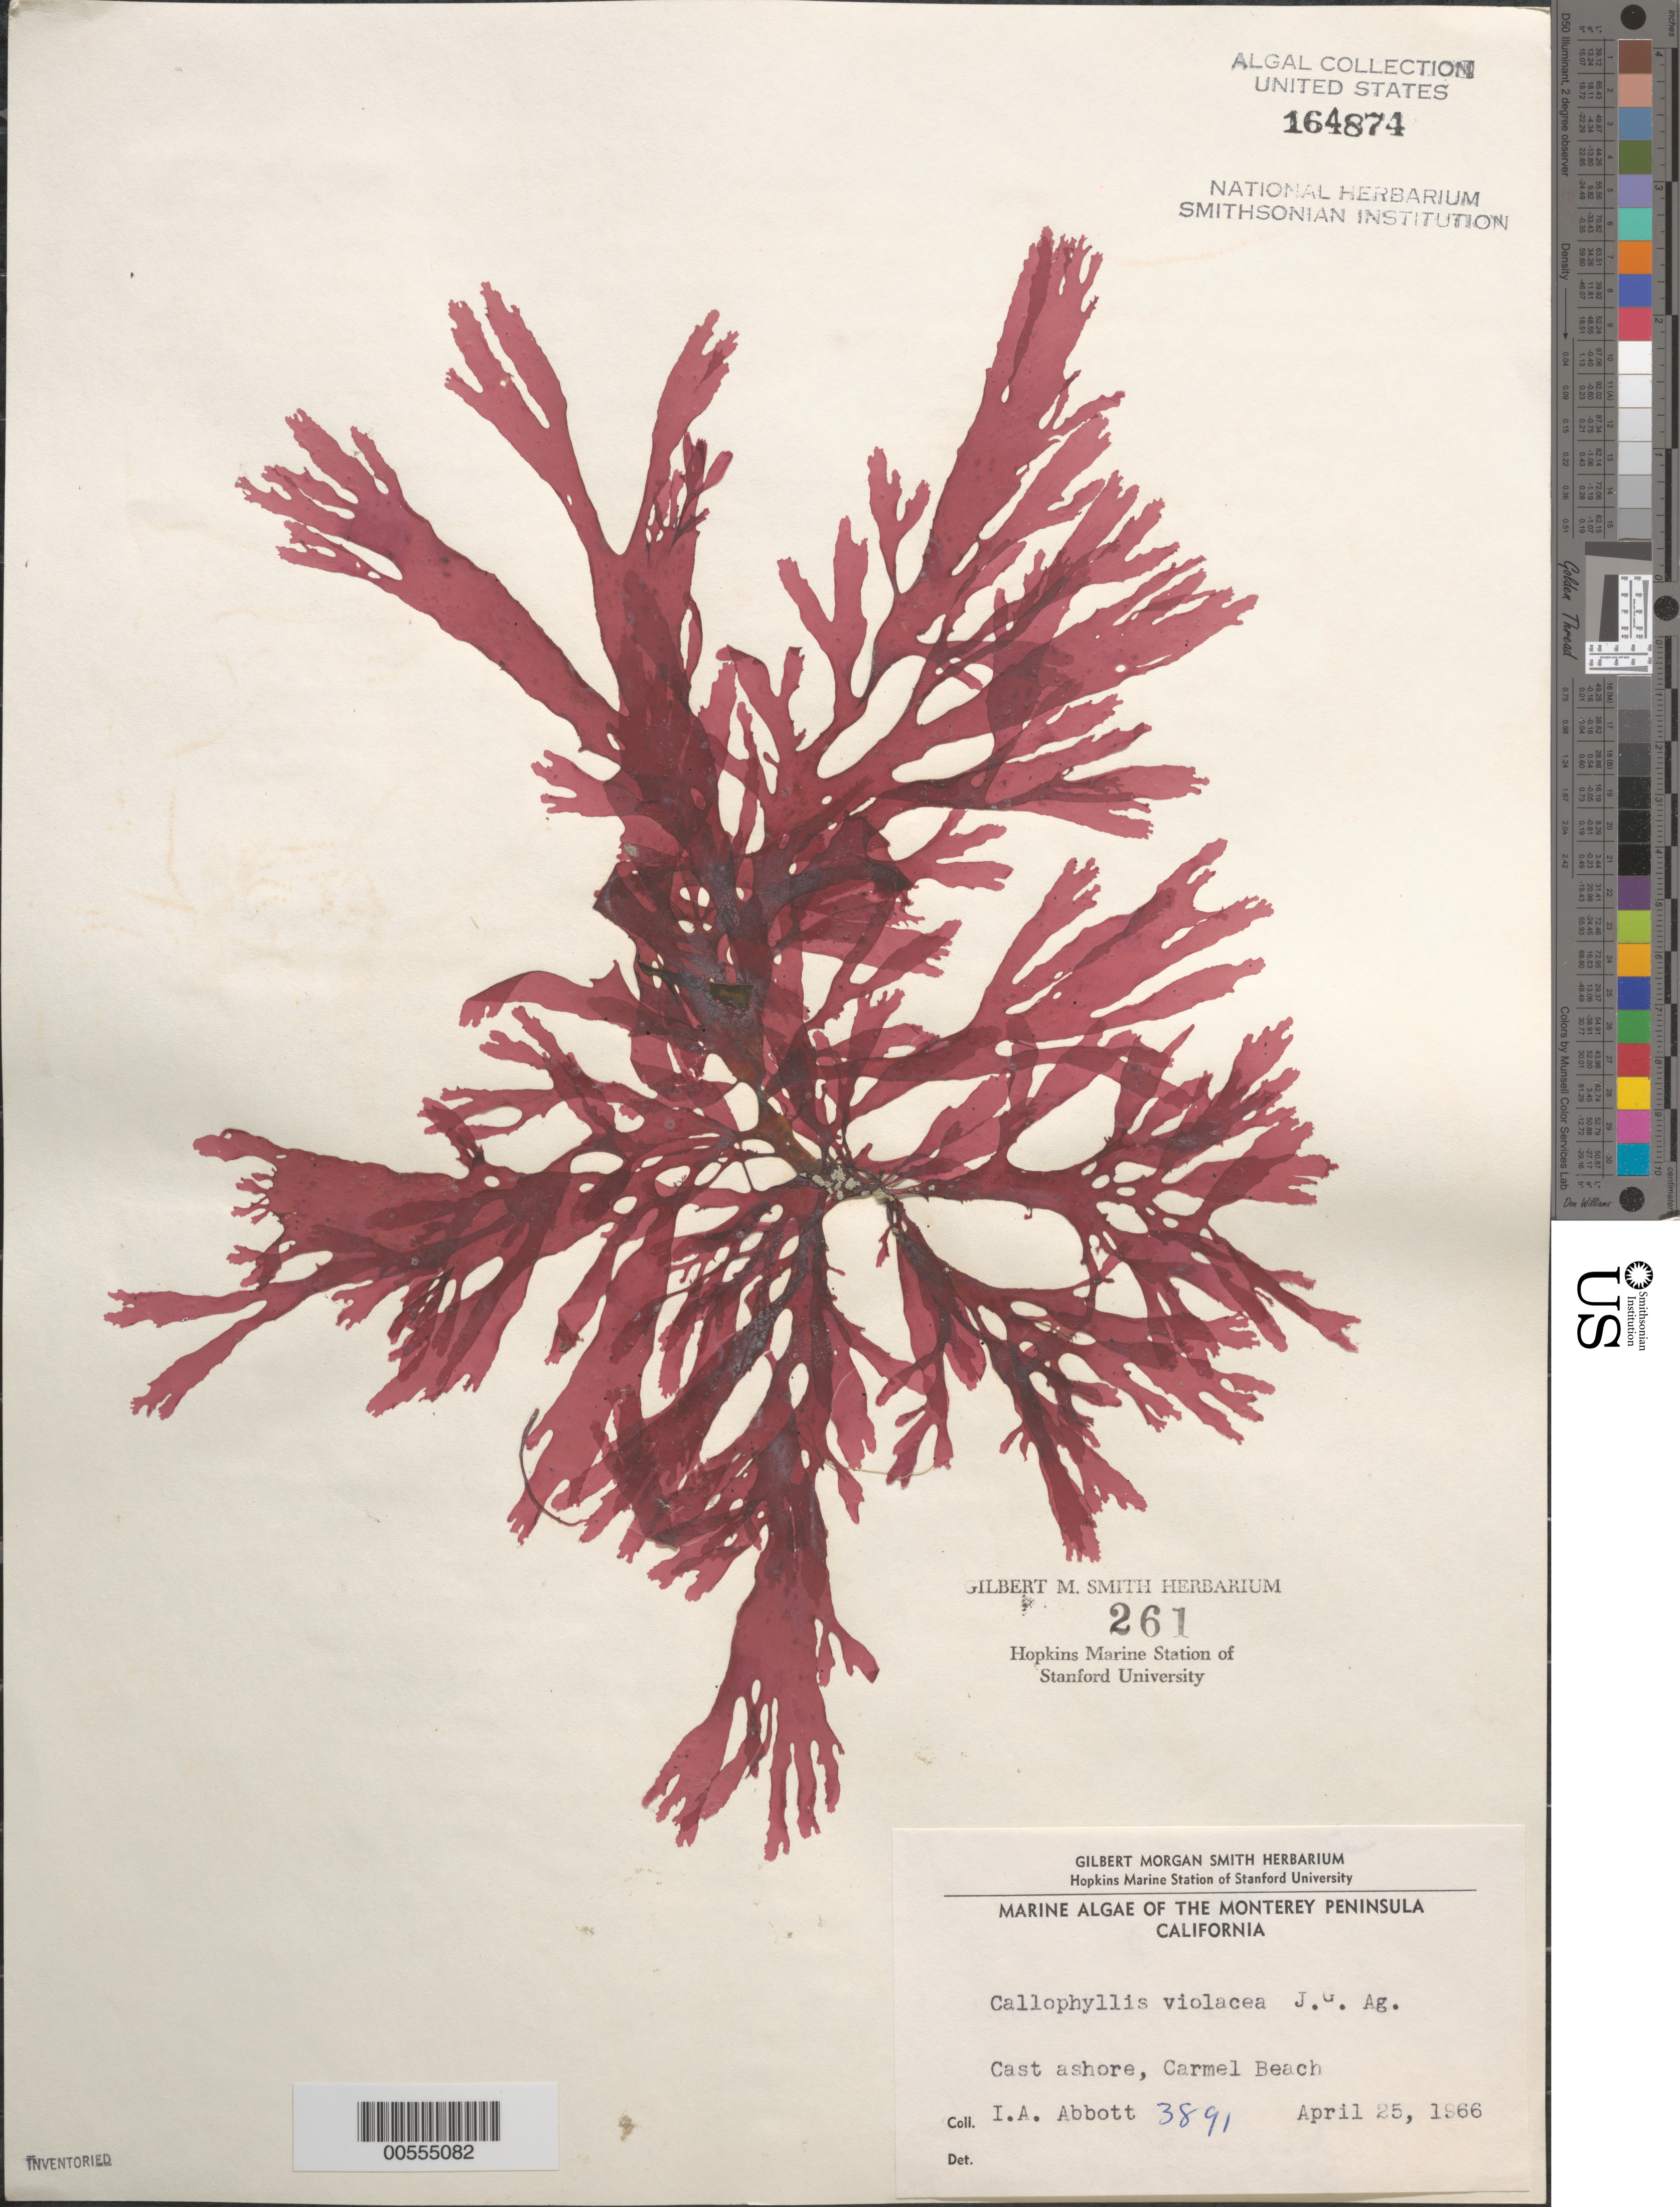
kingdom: Plantae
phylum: Rhodophyta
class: Florideophyceae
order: Gigartinales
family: Kallymeniaceae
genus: Callophyllis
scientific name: Callophyllis violacea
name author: J. Agardh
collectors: I. A. Abbott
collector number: IAA 3891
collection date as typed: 25 Apr 1966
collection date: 1966-04-25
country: United States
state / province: California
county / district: Monterey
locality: Carmel Beach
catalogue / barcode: US 164874